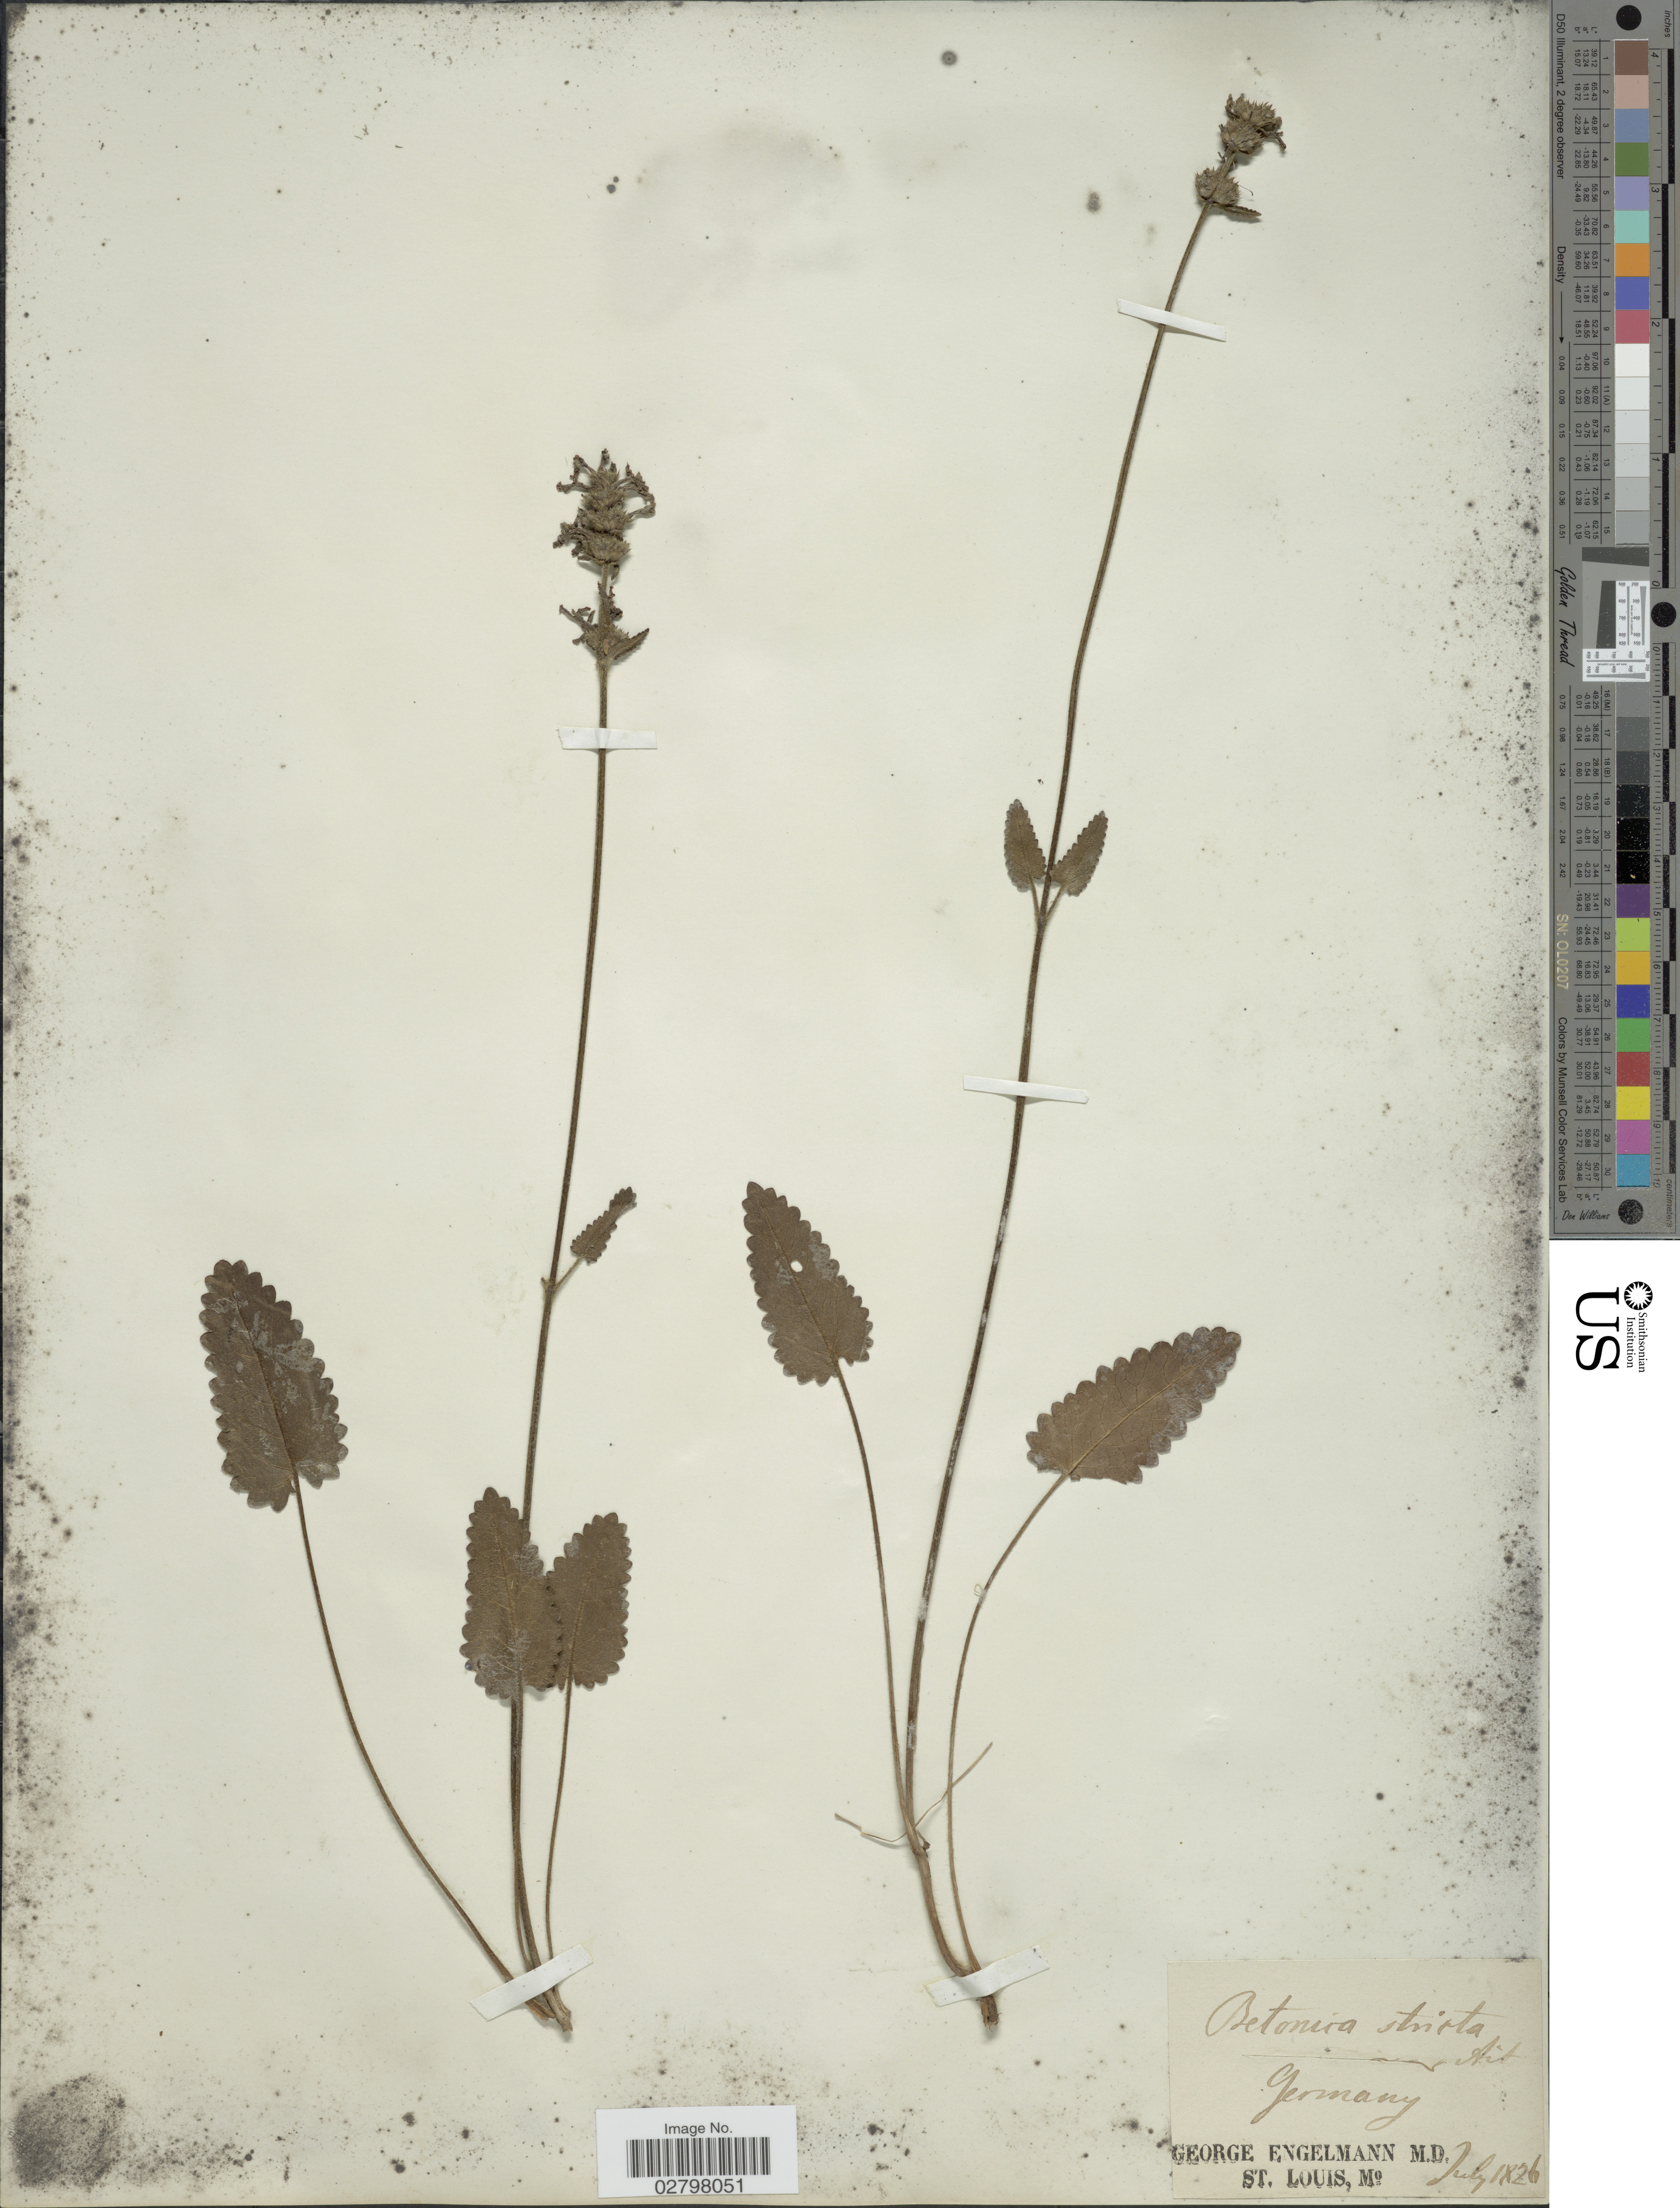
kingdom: Plantae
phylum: Tracheophyta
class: Magnoliopsida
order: Lamiales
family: Lamiaceae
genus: Stachys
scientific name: Stachys stricta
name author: Greene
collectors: G. Engelmann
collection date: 1826-07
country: Germany